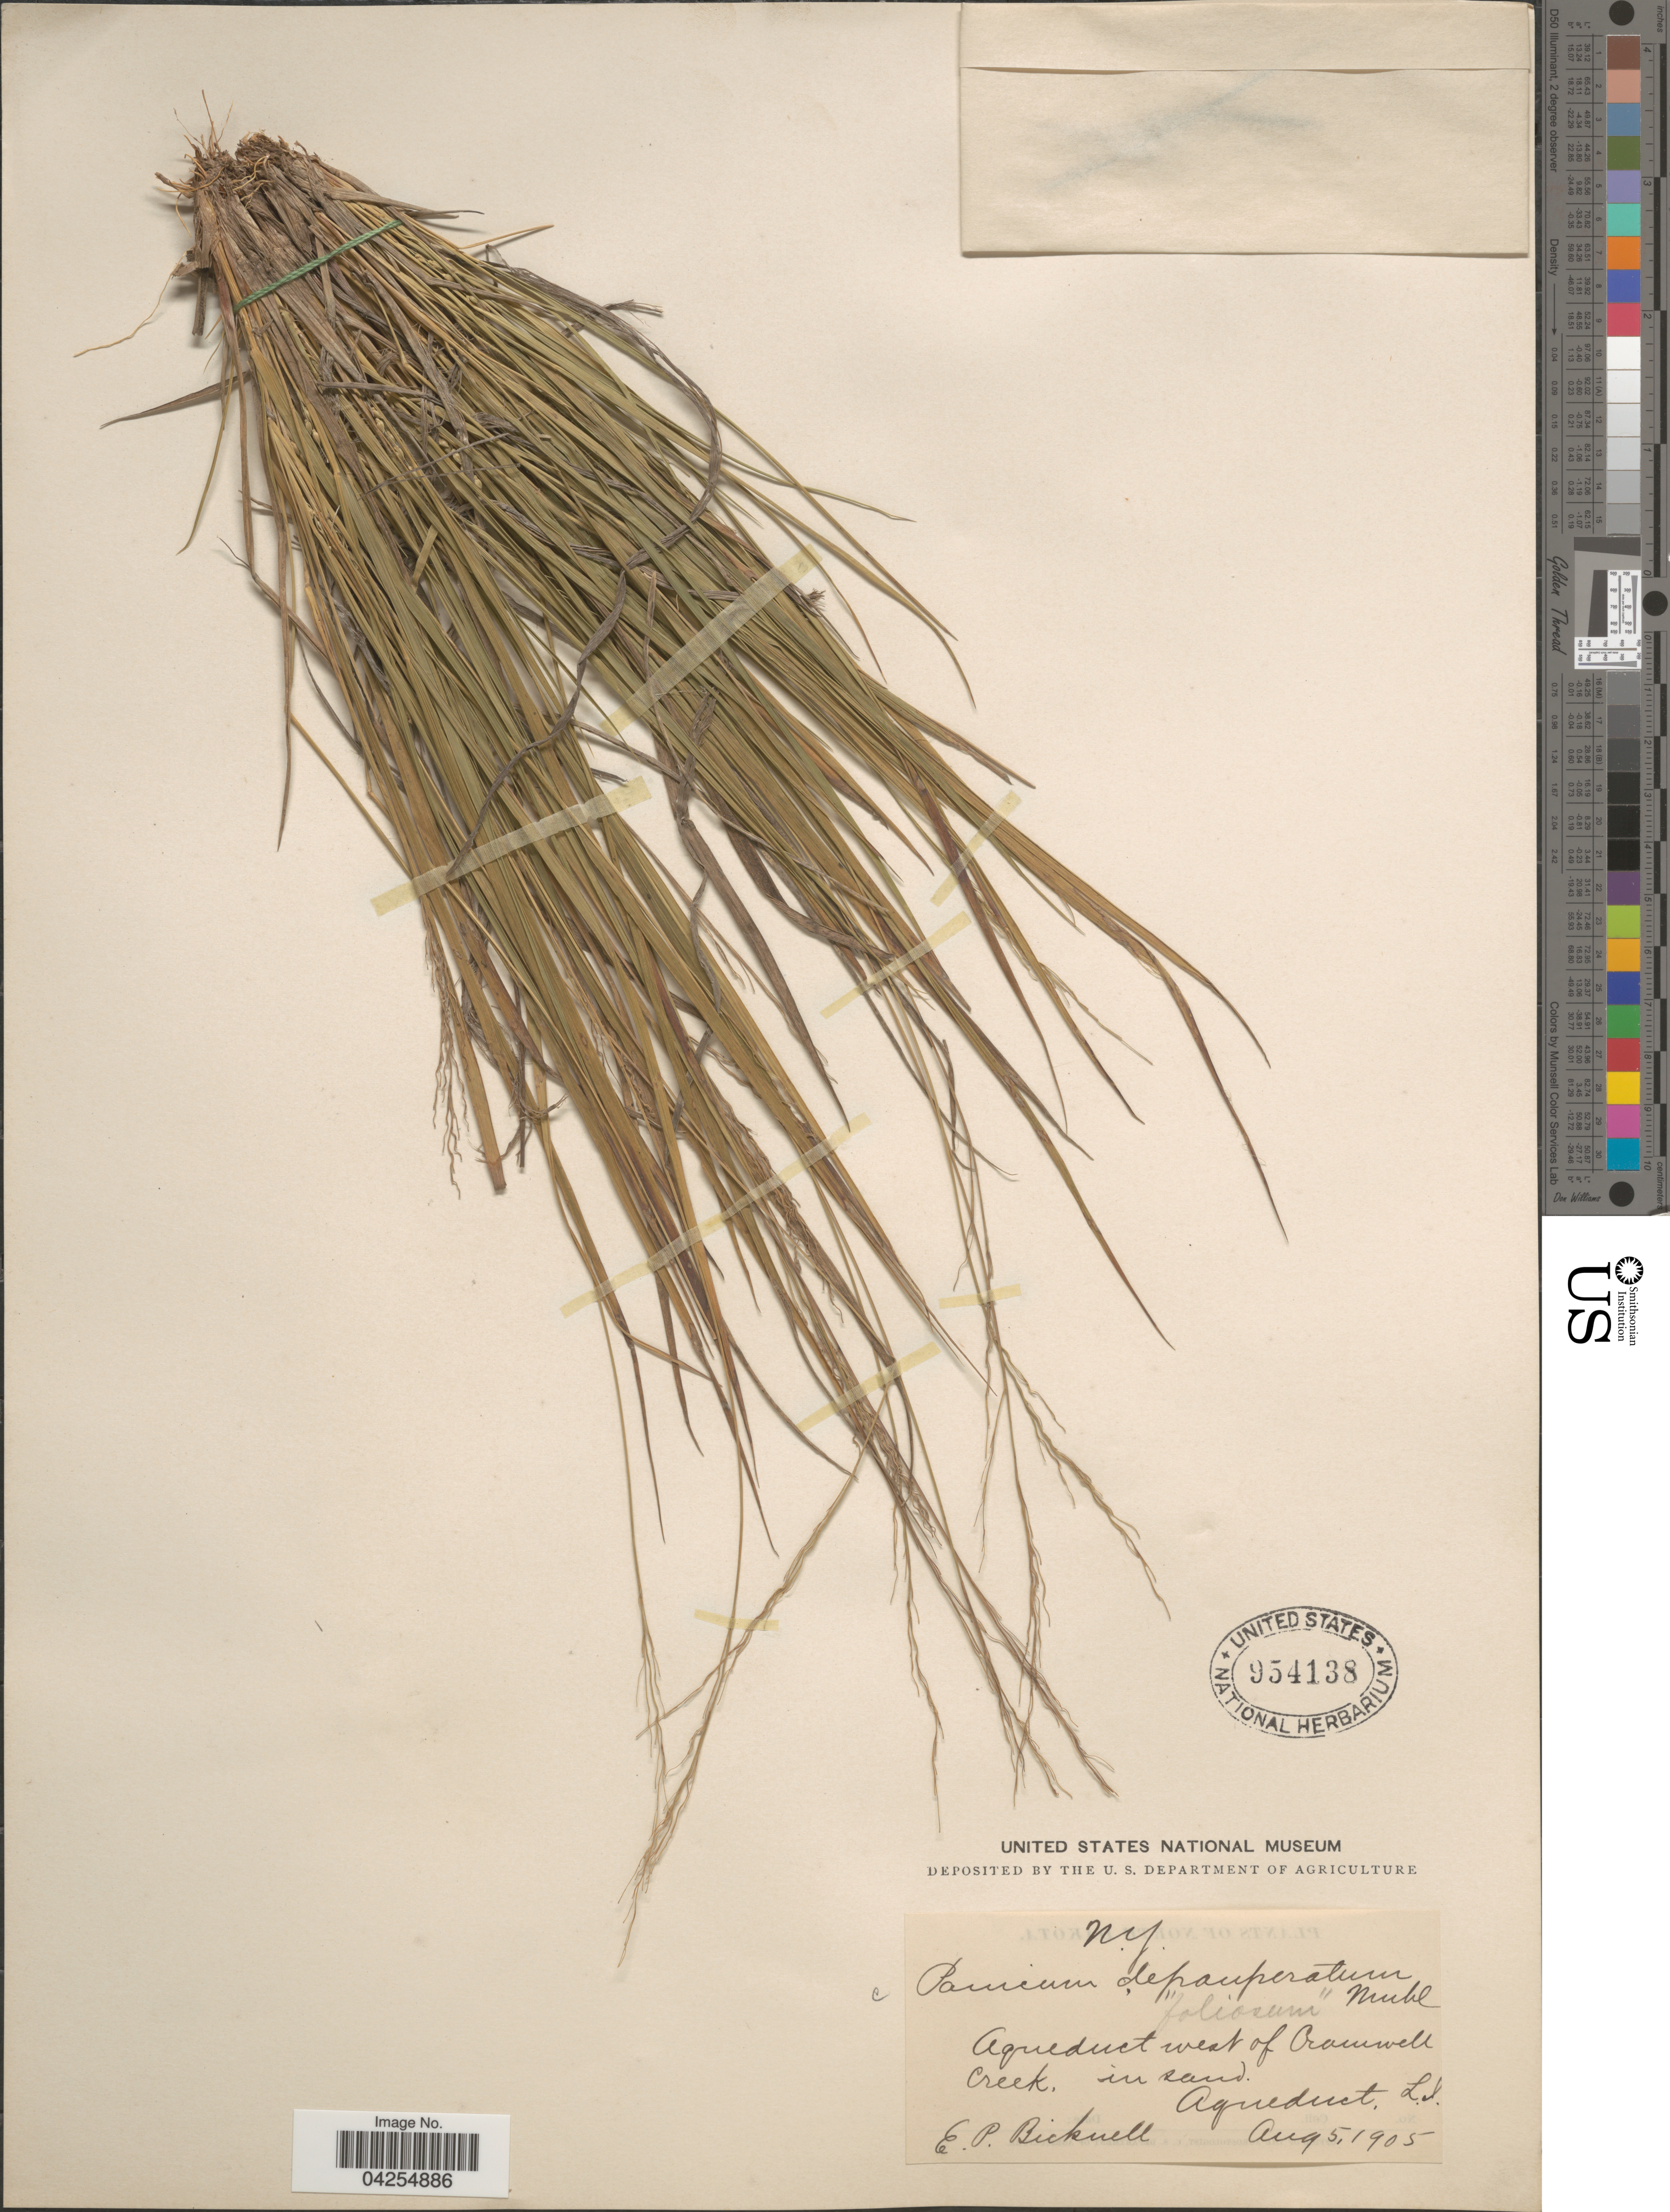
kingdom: Plantae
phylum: Tracheophyta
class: Liliopsida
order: Poales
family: Poaceae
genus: Dichanthelium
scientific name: Dichanthelium depauperatum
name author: (Muhl.) Gould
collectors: E. P. Bicknell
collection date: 1905-08-05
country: United States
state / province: New York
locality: Aqueduct west of Cromwell Creek. Aqueduct, L.I.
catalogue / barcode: US 954138